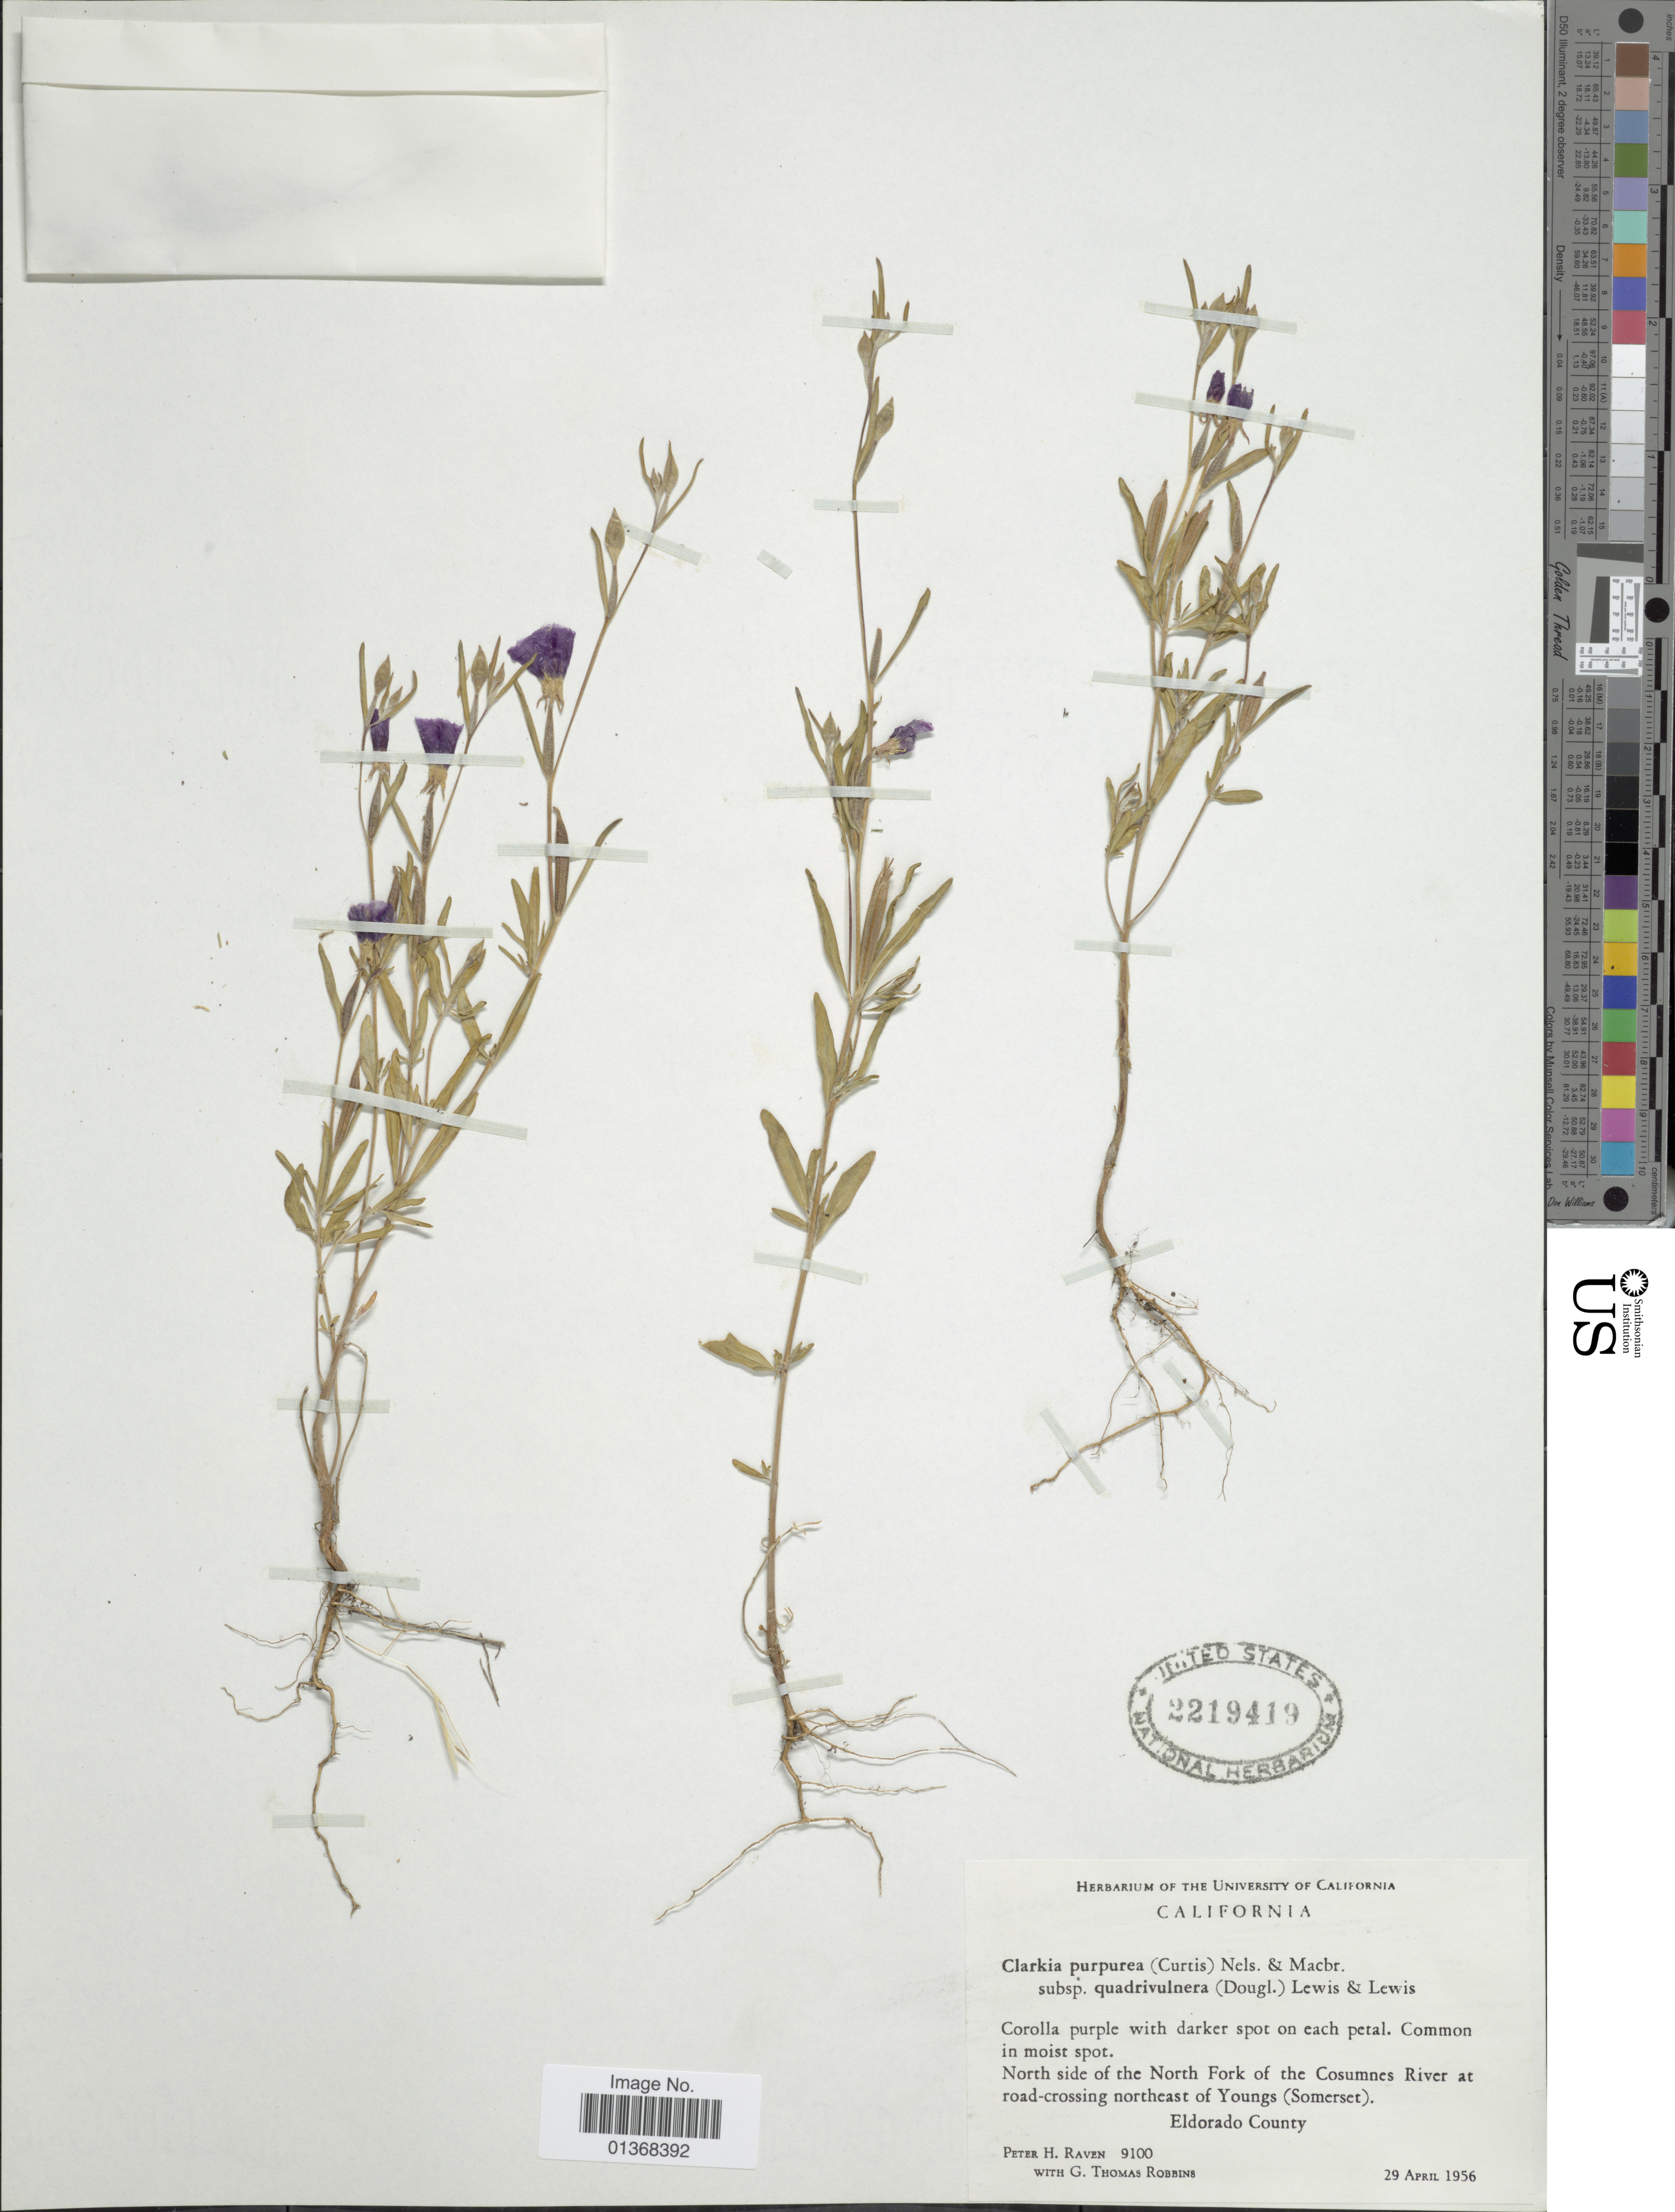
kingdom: Plantae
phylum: Tracheophyta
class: Magnoliopsida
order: Myrtales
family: Onagraceae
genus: Clarkia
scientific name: Clarkia purpurea subsp. quadrivulnera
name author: (Douglas) H.F. Lewis & M.R. Lewis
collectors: P. H. Raven & G. T. Robbins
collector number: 9100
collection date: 1956-04-29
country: United States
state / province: California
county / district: El Dorado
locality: North side of the North Fork of the Cosumnes River at road-crossing northeast of Youngs (Somerset), Eldorado County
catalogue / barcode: US 2219419